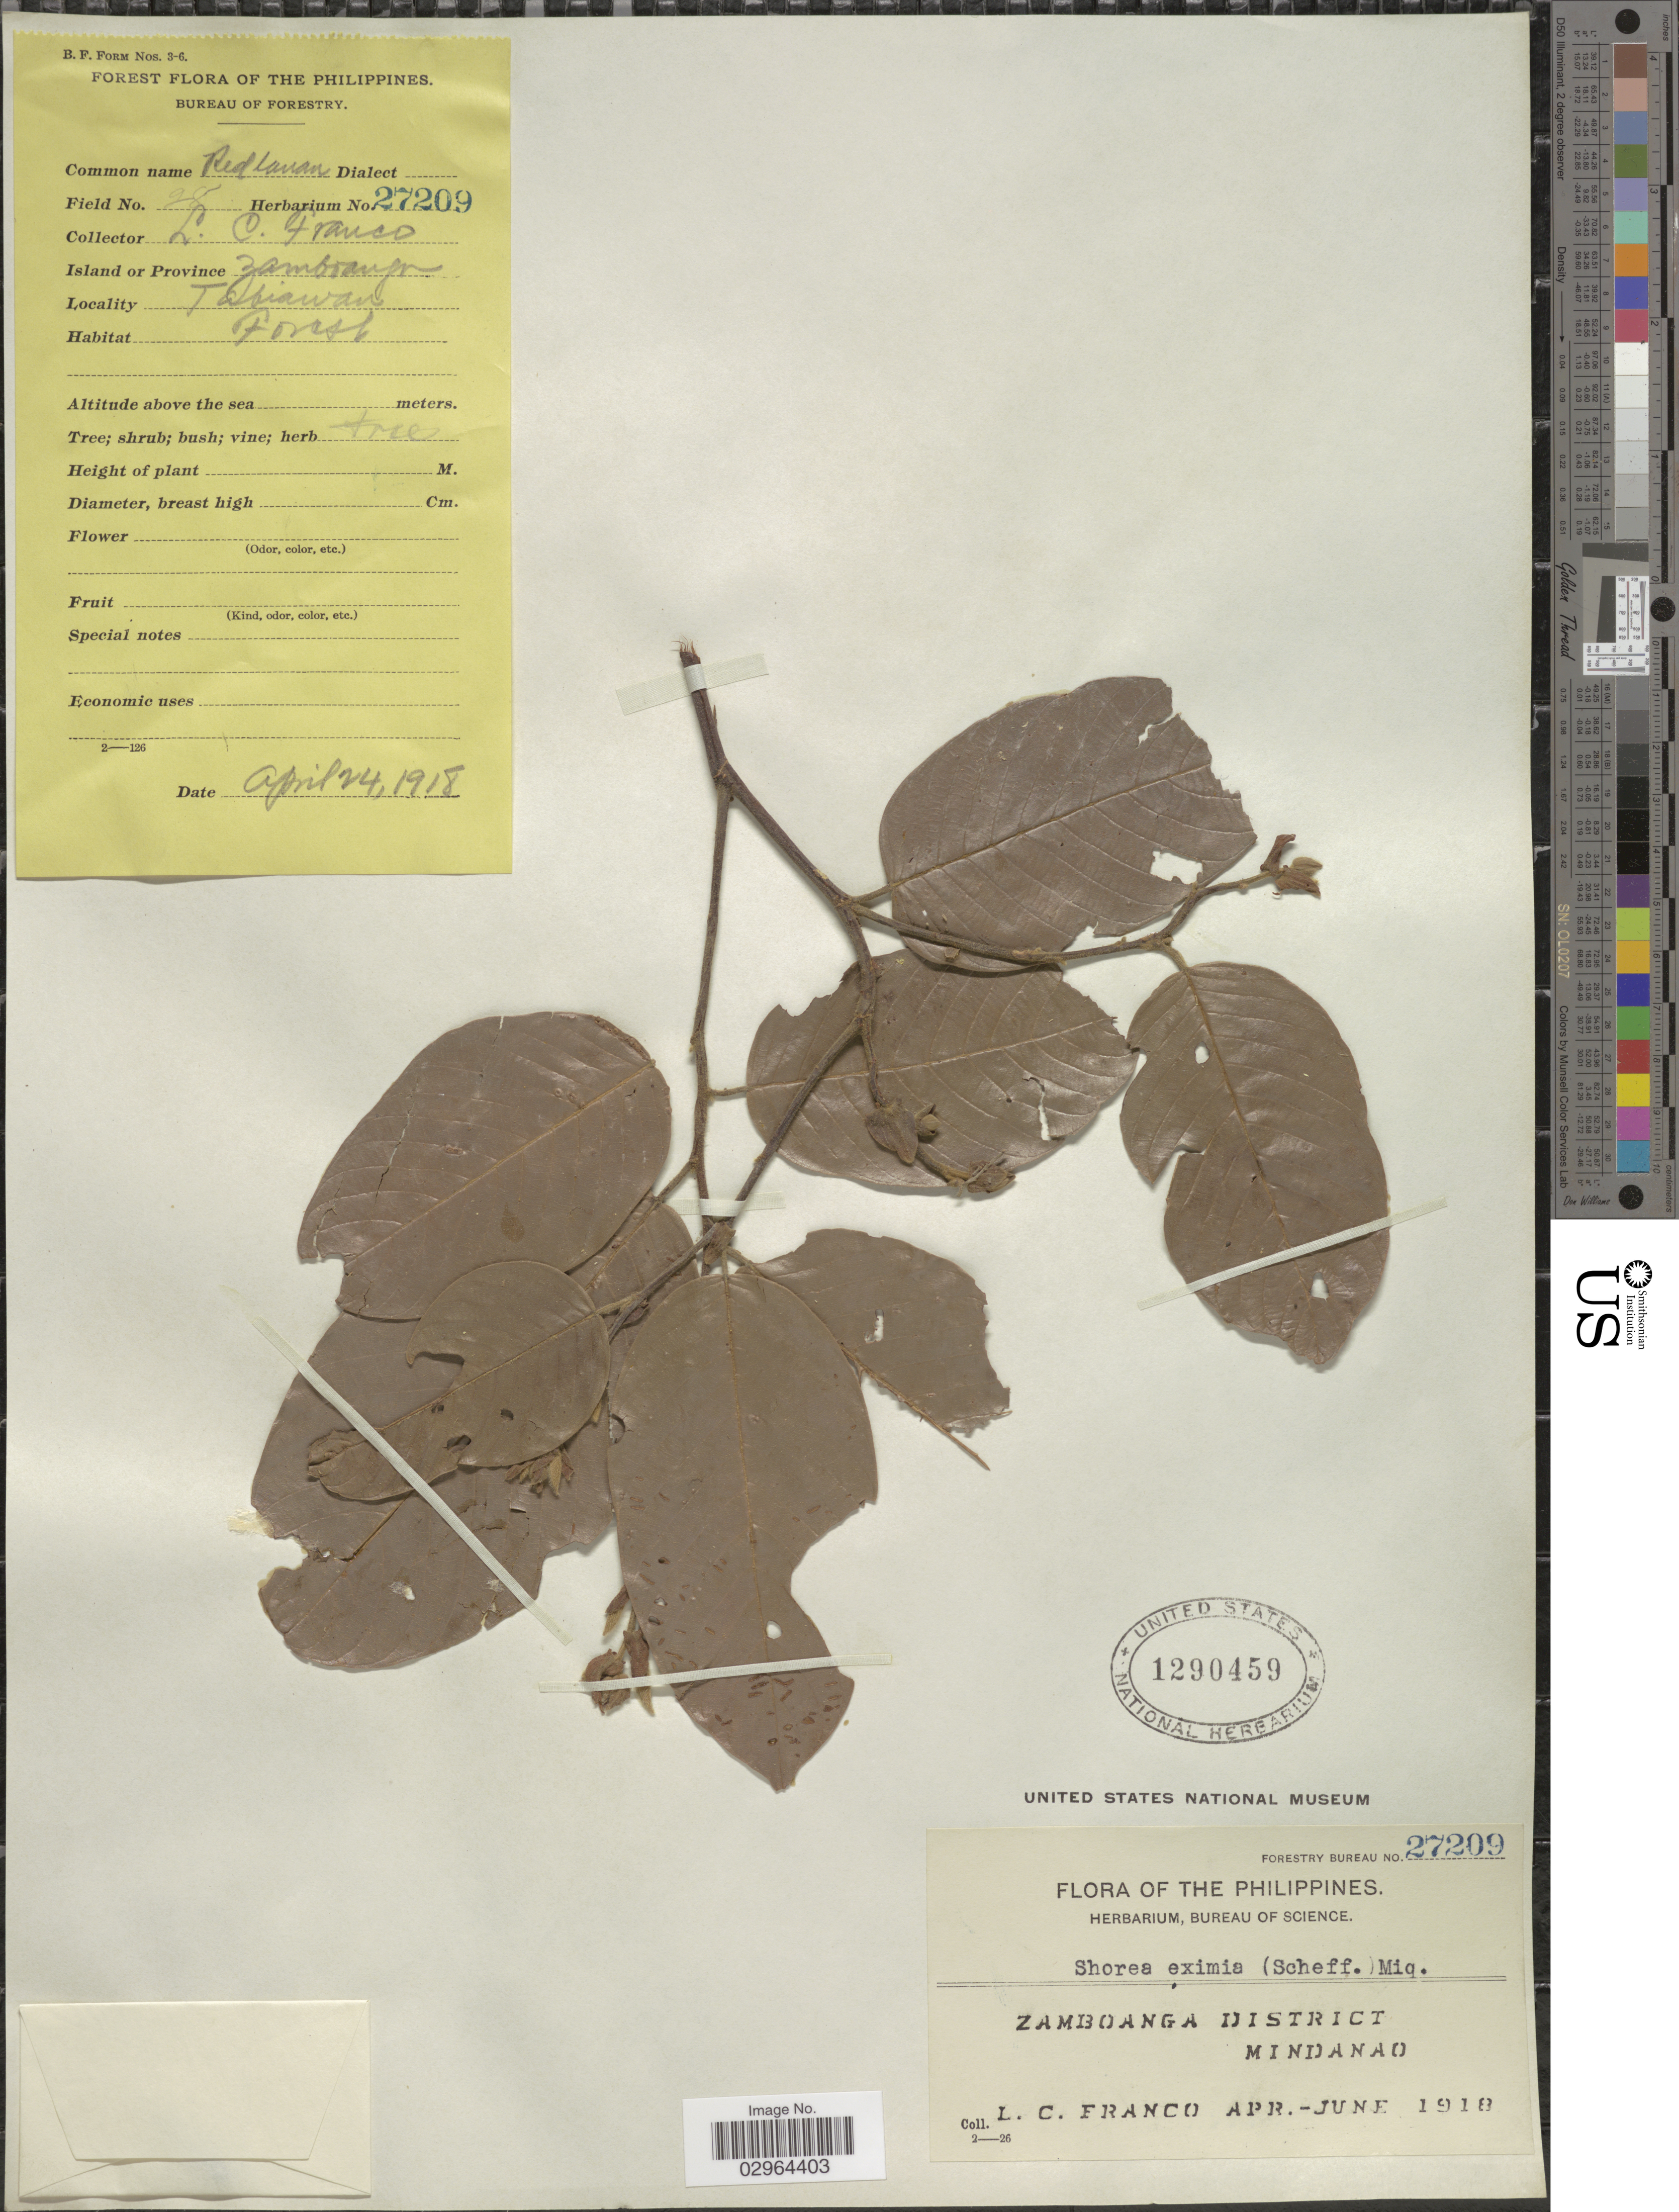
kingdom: Plantae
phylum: Tracheophyta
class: Magnoliopsida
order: Malvales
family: Dipterocarpaceae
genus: Rubroshorea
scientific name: Rubroshorea almon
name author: (Foxw.) P.S. Ashton & J. Heck.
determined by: Strong, Mark T., (BOT), Smithsonian Institution - National Museum of Natural History (UNITED STATES)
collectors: L. C. Franco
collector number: Forestry Bureau 27209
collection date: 1918-04-24/1918-06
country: Philippines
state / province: Zamboanga Peninsula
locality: Zamboanga District, Tabiawan, Mindanao.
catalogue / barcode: US 1290459